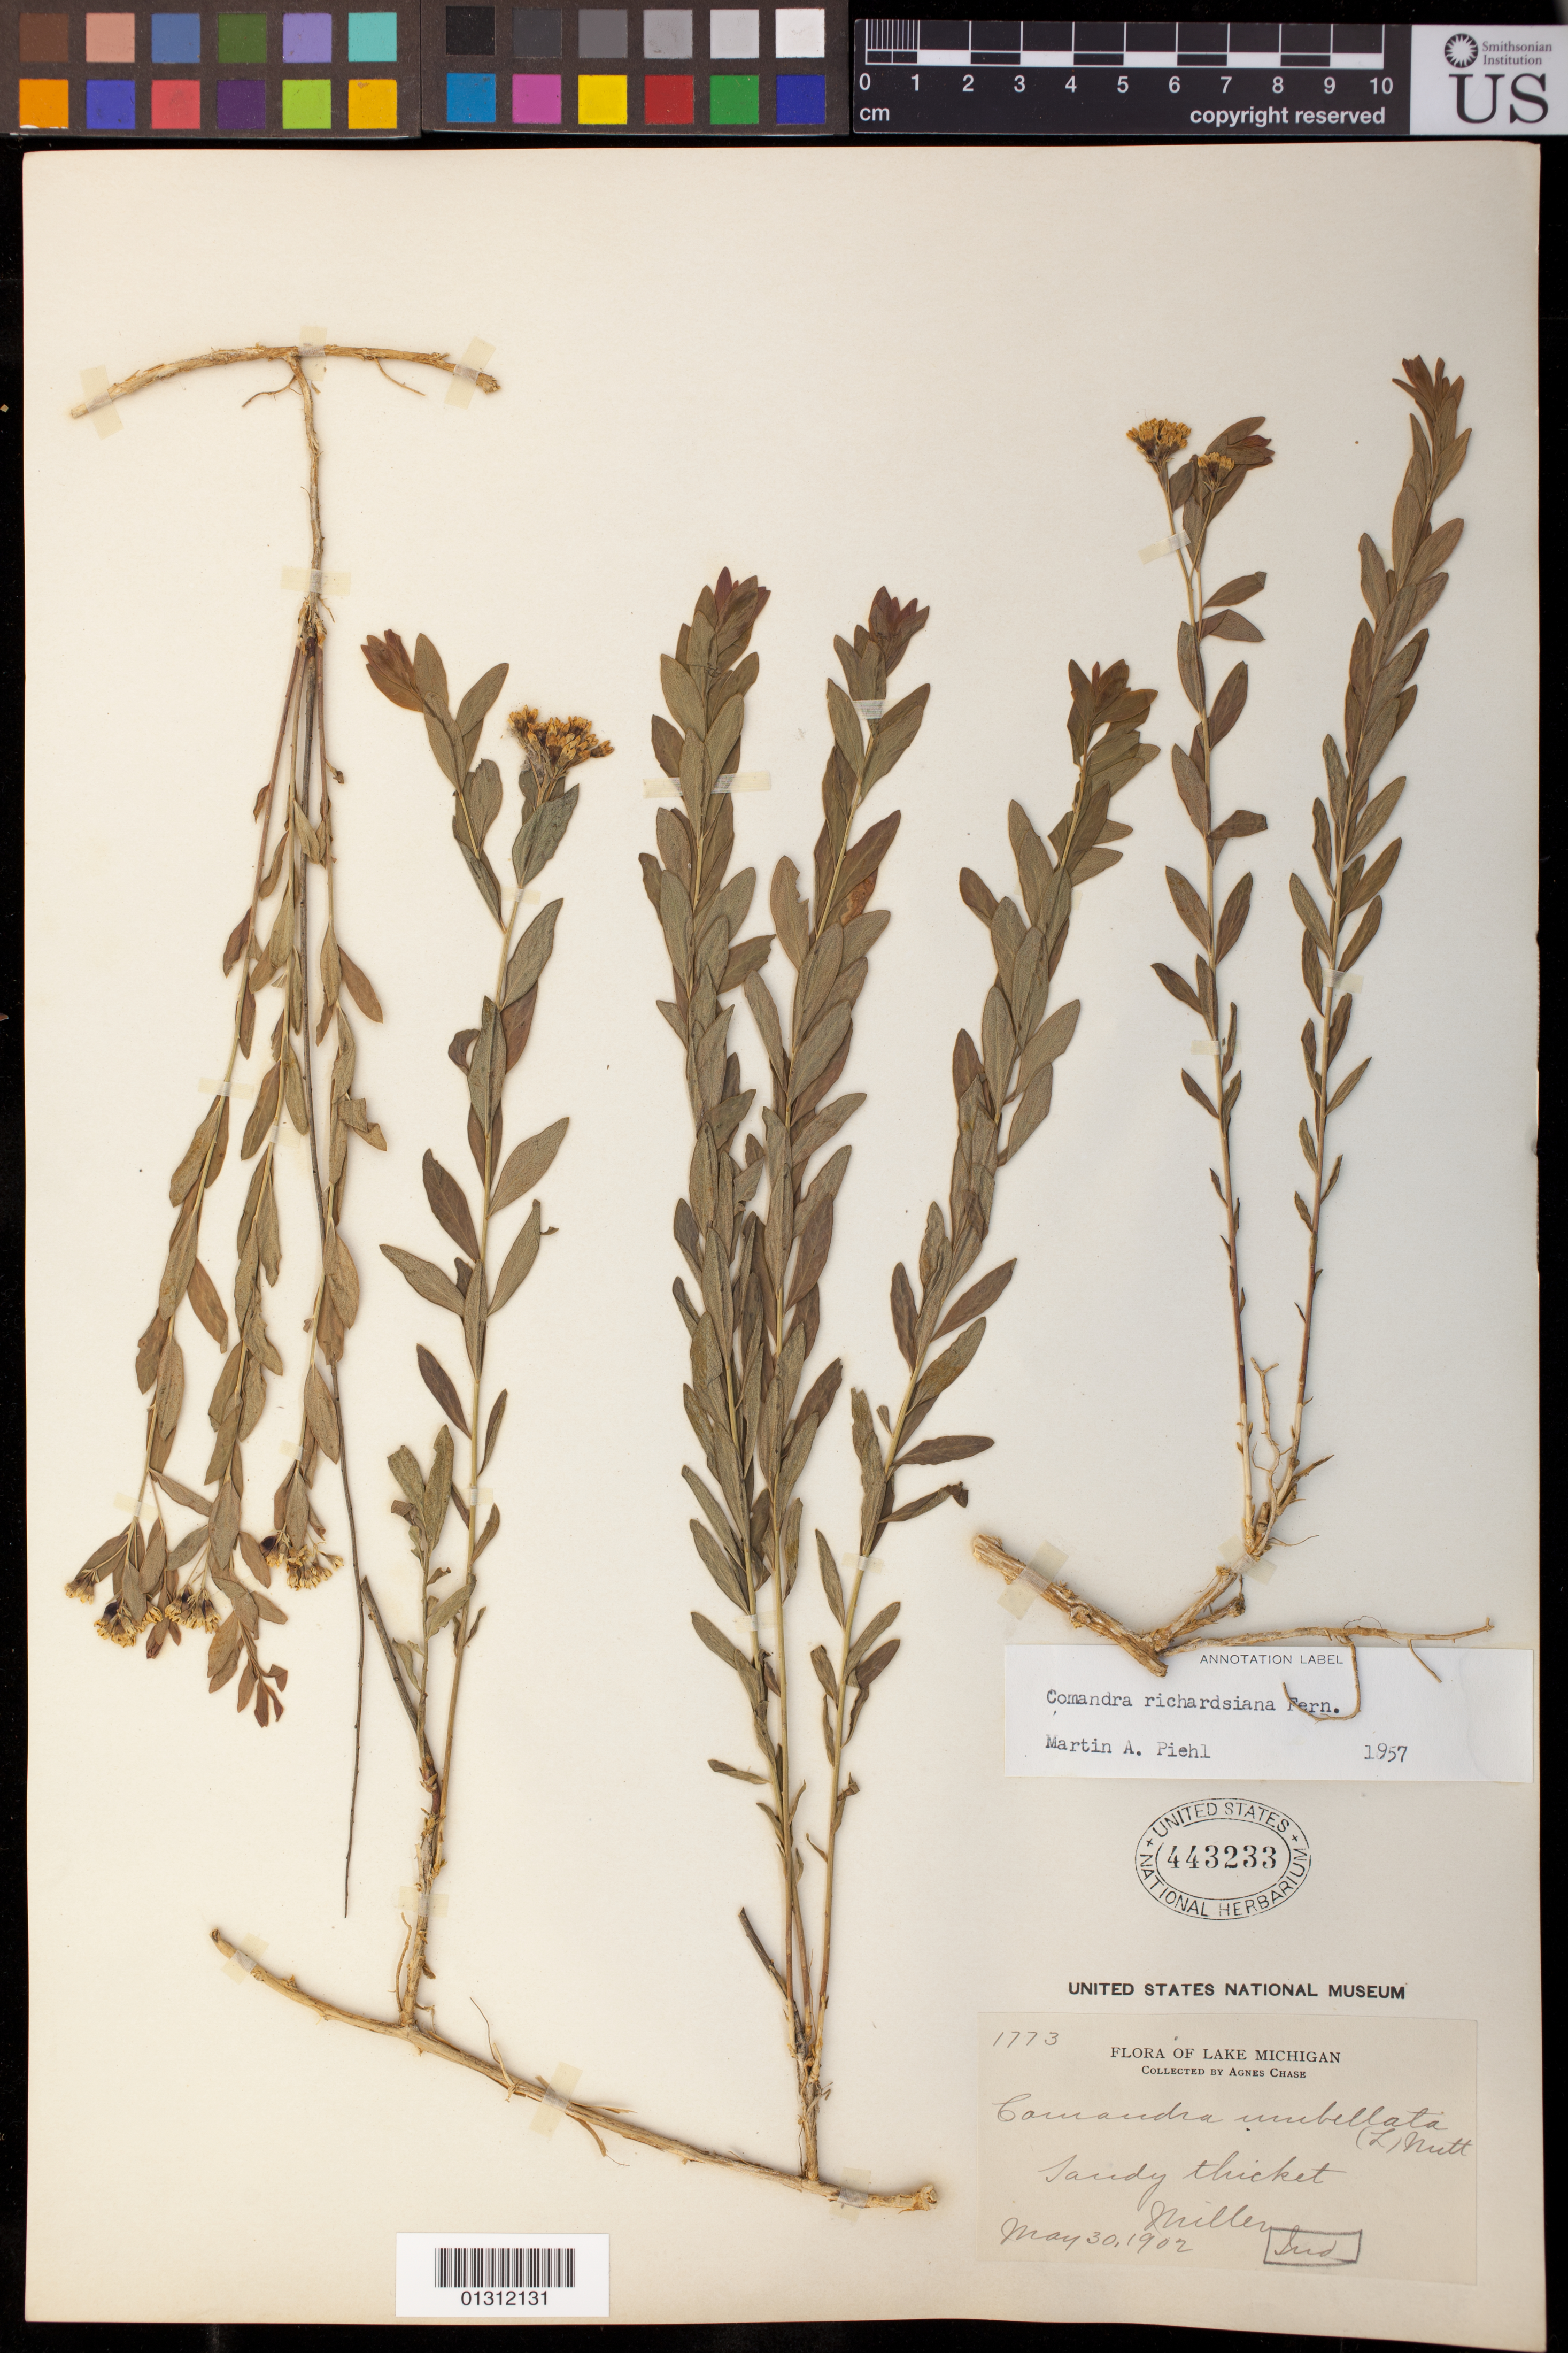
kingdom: Plantae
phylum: Tracheophyta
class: Magnoliopsida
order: Santalales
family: Comandraceae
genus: Comandra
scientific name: Comandra richardsiana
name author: Fernald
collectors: A. Chase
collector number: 1773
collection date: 1902-05-30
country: United States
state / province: Indiana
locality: Miller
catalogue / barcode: US 443233